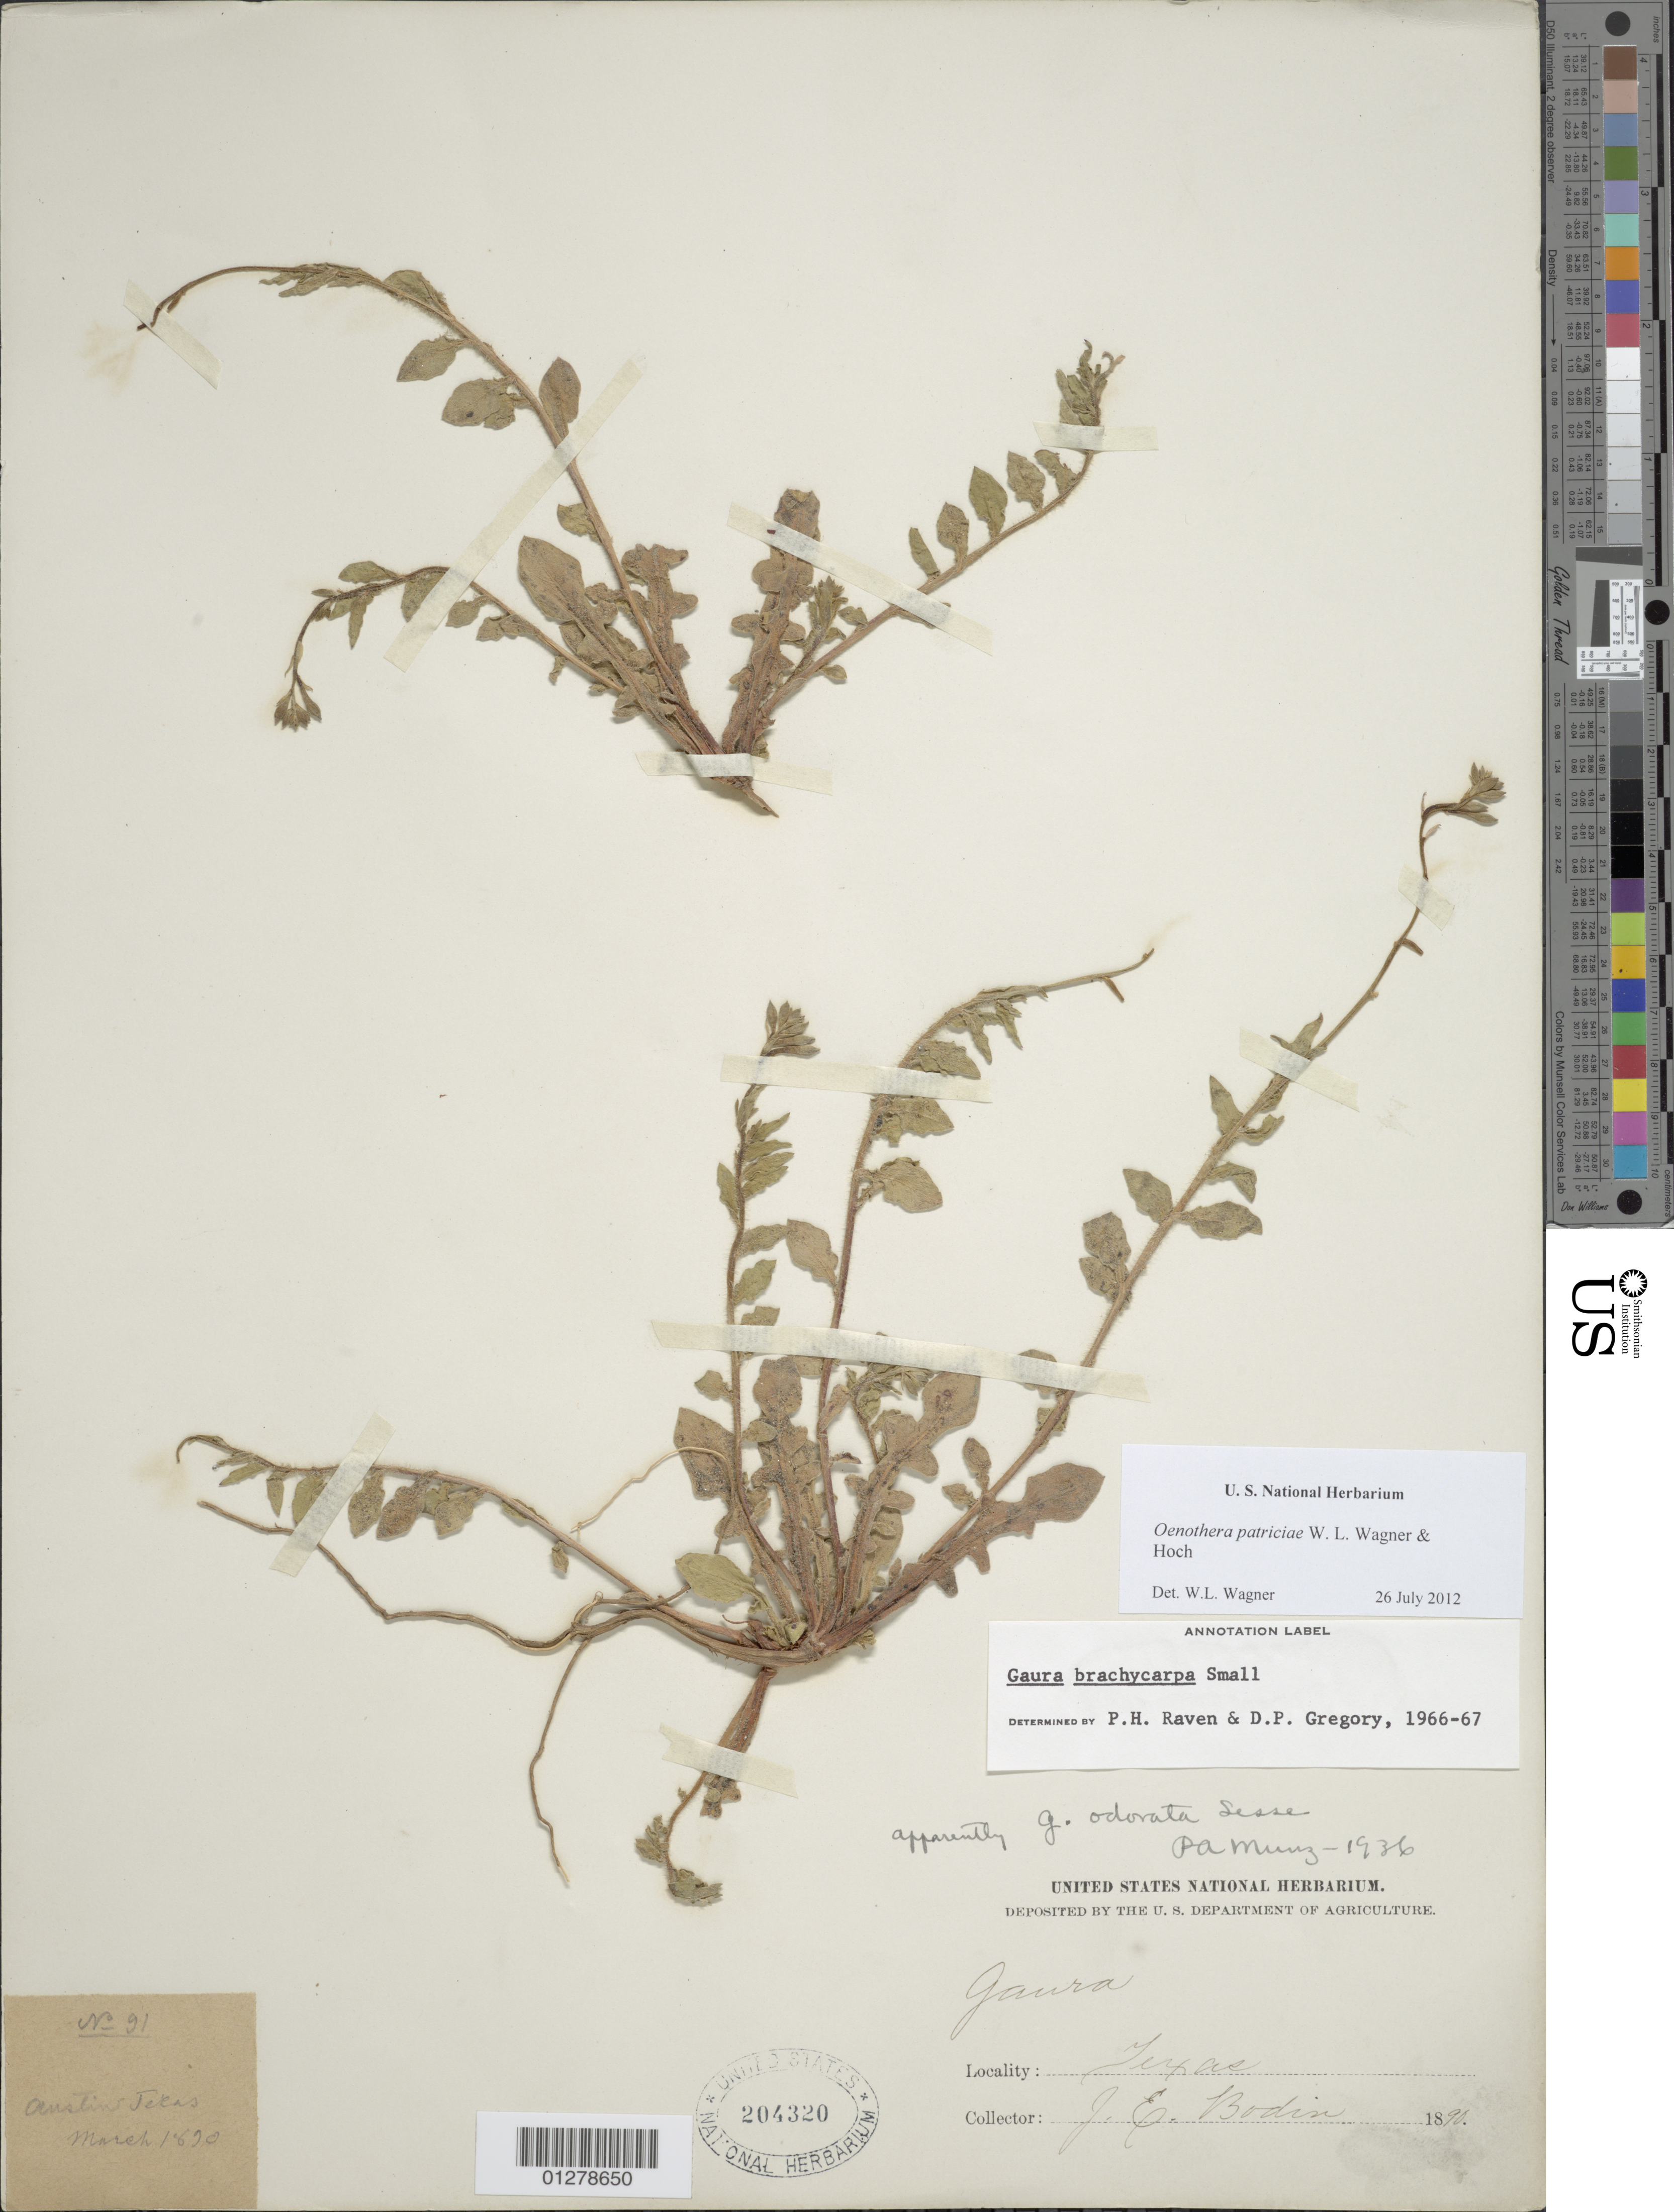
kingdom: Plantae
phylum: Tracheophyta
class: Magnoliopsida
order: Myrtales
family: Onagraceae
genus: Oenothera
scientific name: Oenothera patriciae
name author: W.L. Wagner & Hoch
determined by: Wagner, W. L., (BOT), Smithsonian Institution - National Museum of Natural History (UNITED STATES)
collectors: J. E. Bodin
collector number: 91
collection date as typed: Mar 1890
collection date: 1890-03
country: United States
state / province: Texas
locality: Austin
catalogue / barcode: US 204320